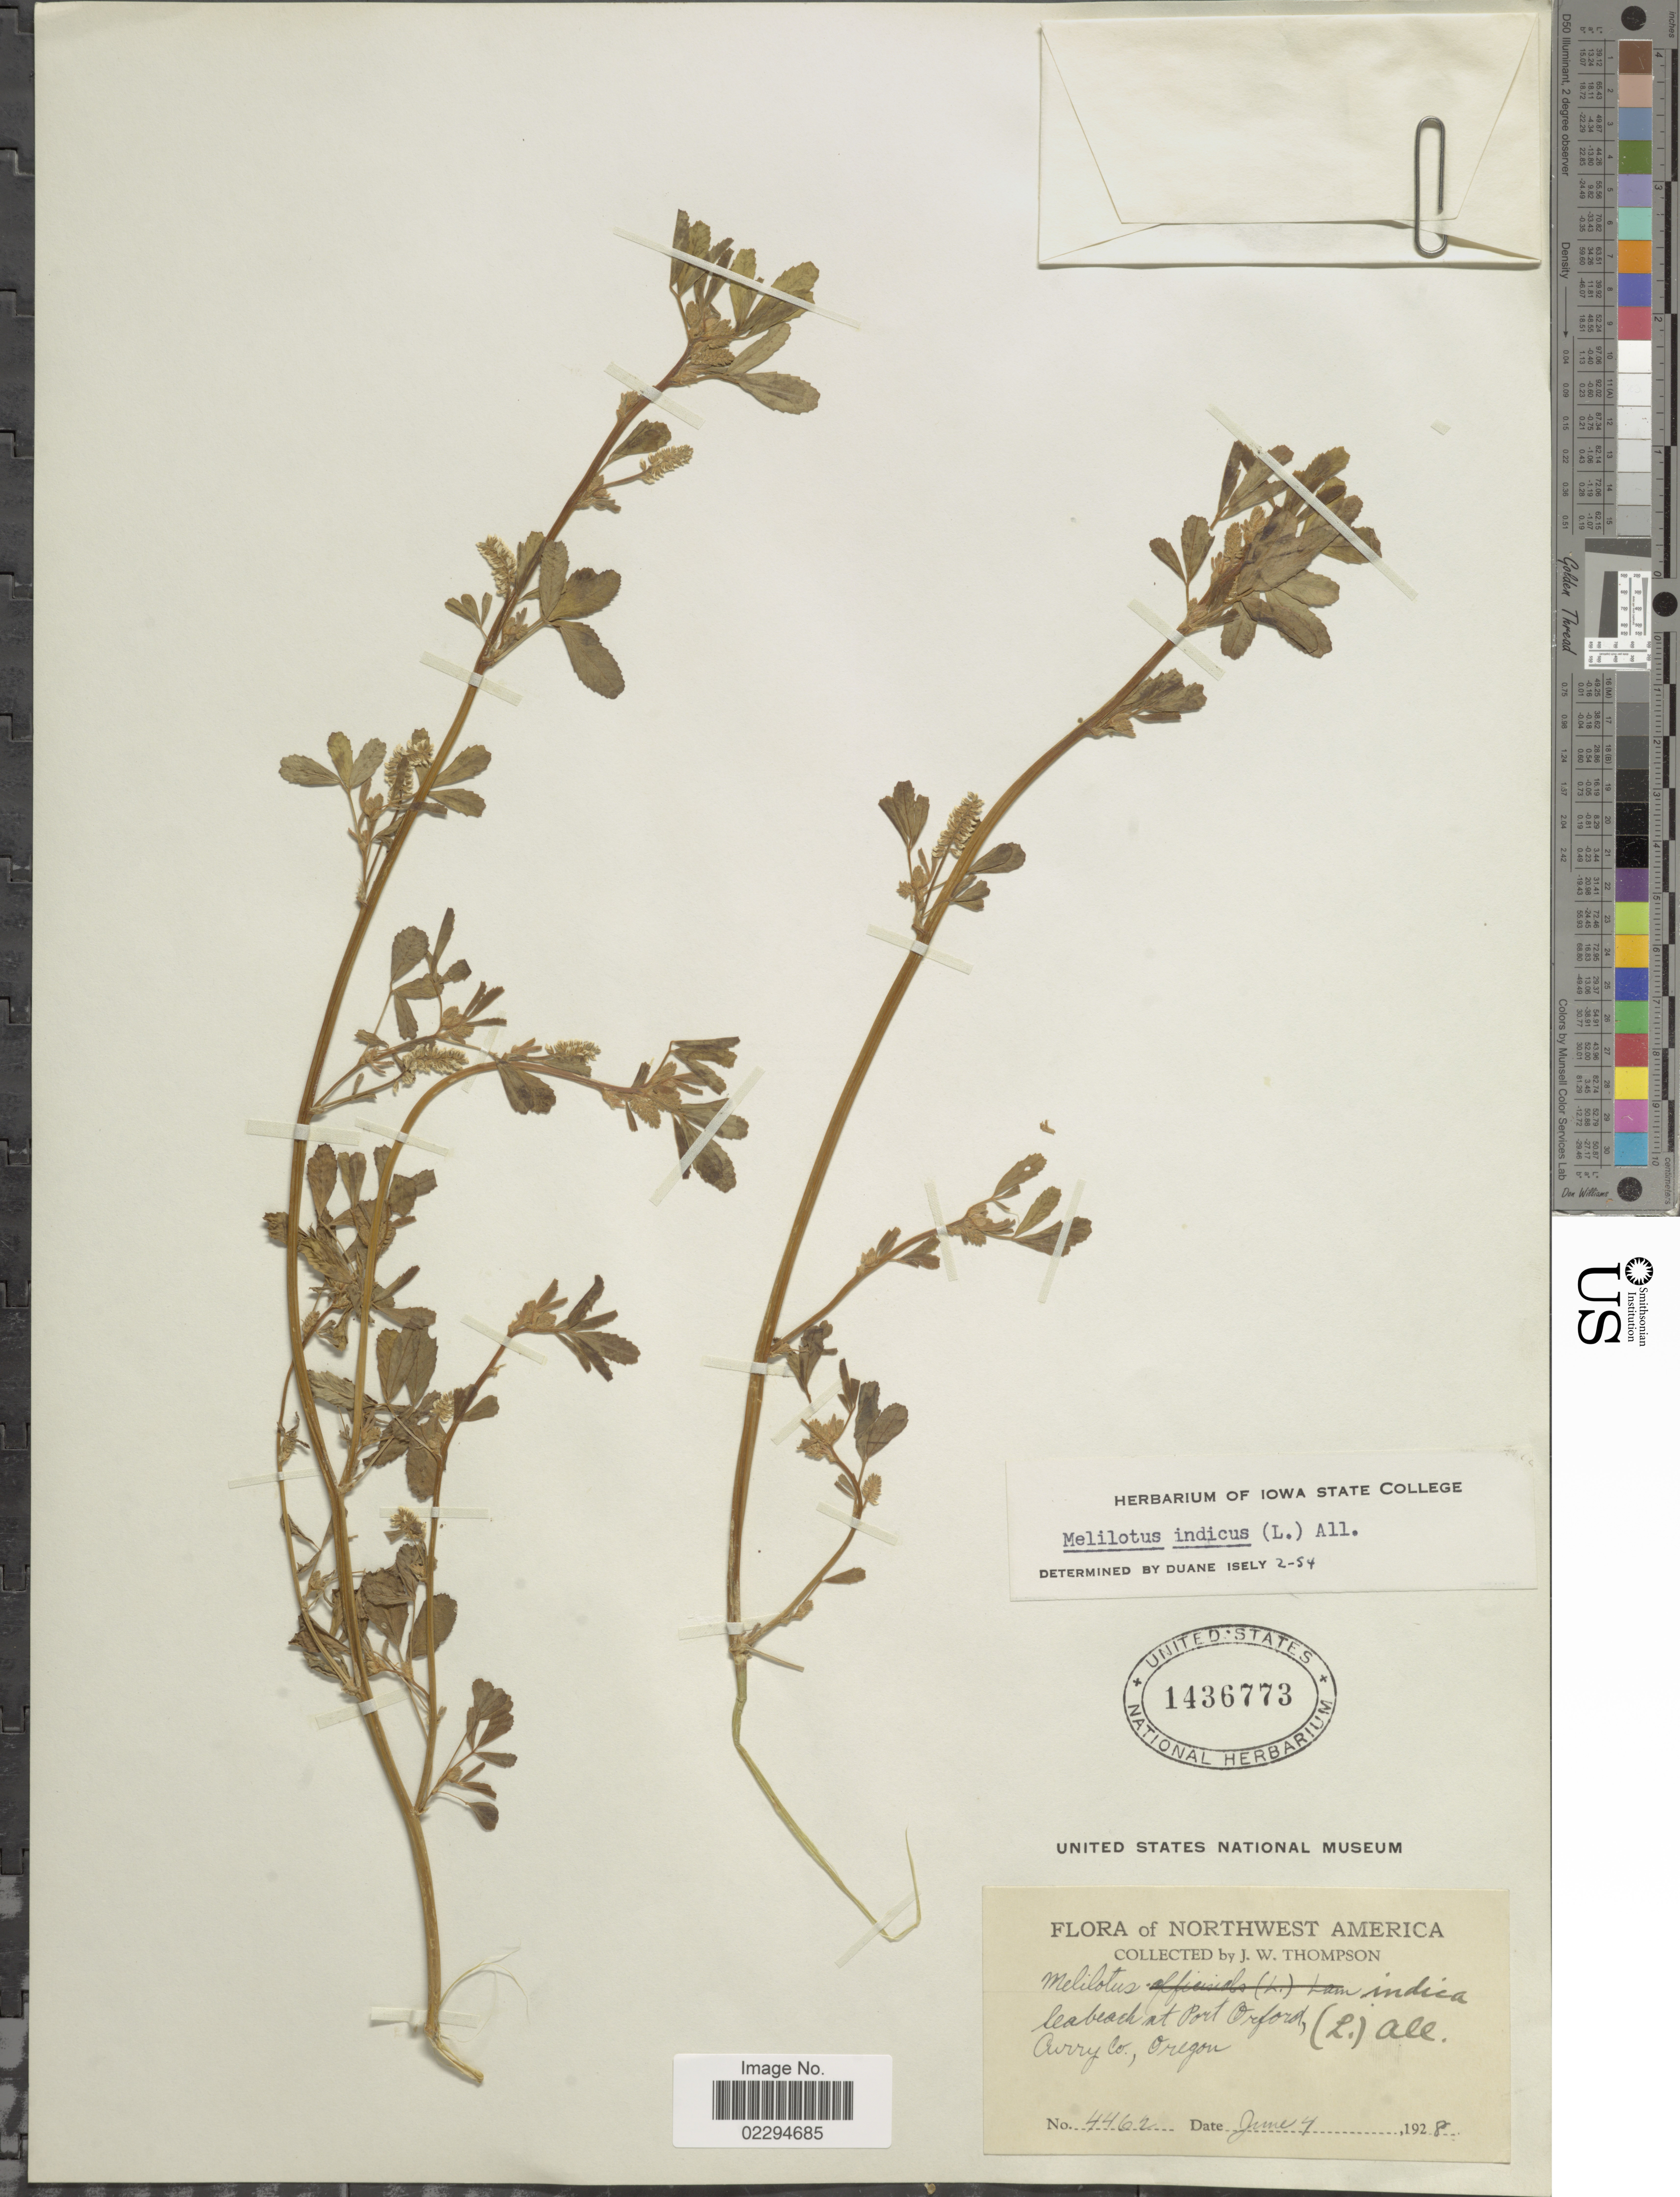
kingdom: Plantae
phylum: Tracheophyta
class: Magnoliopsida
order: Fabales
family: Fabaceae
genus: Melilotus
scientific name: Melilotus indicus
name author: (L.) All.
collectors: J. W. Thompson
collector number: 4462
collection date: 1928-06-07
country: United States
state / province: Oregon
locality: At Port Orford, Airry Co.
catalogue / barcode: US 1436773